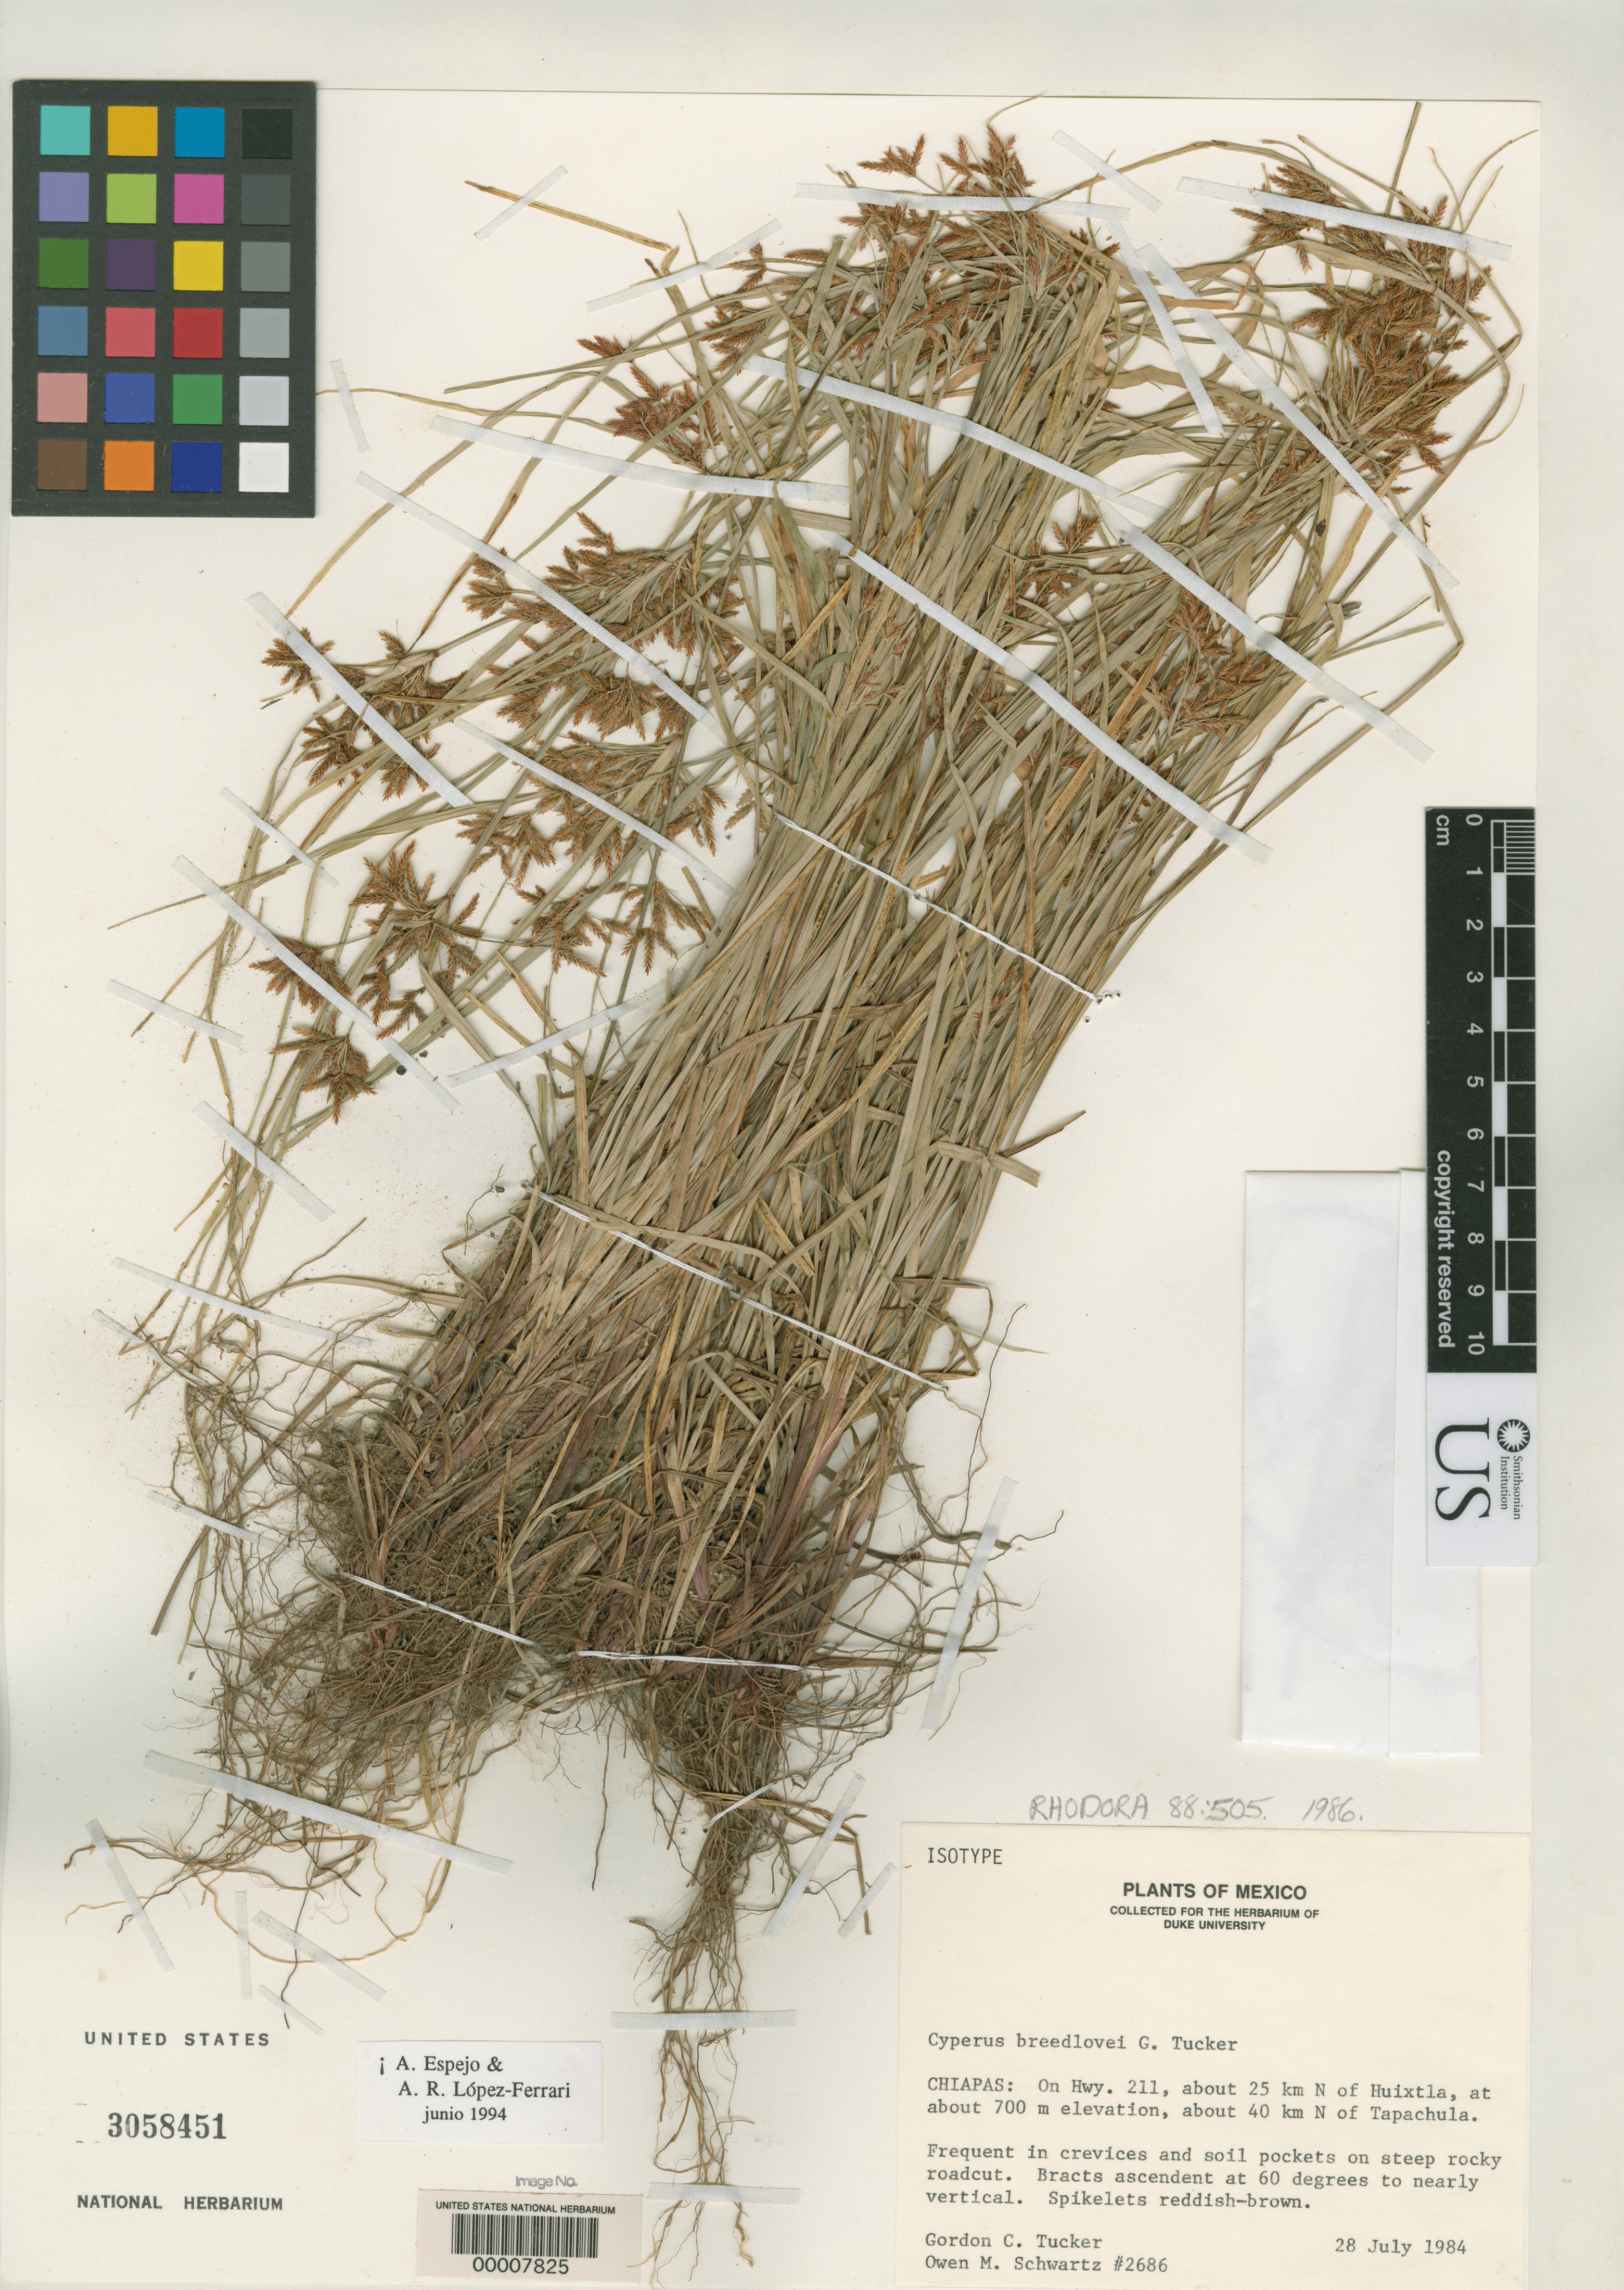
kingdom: Plantae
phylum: Tracheophyta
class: Liliopsida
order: Poales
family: Cyperaceae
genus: Cyperus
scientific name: Cyperus breedlovei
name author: G.C. Tucker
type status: Isotype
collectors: G. C. Tucker & O. Schwartz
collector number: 2686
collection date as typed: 28 Jul 1984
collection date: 1984-07-28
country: Mexico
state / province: Chiapas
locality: Highway 211, ca 25 km N of Huixtla, ca 40 km N of Tapachula.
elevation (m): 700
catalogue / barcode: US 3058451